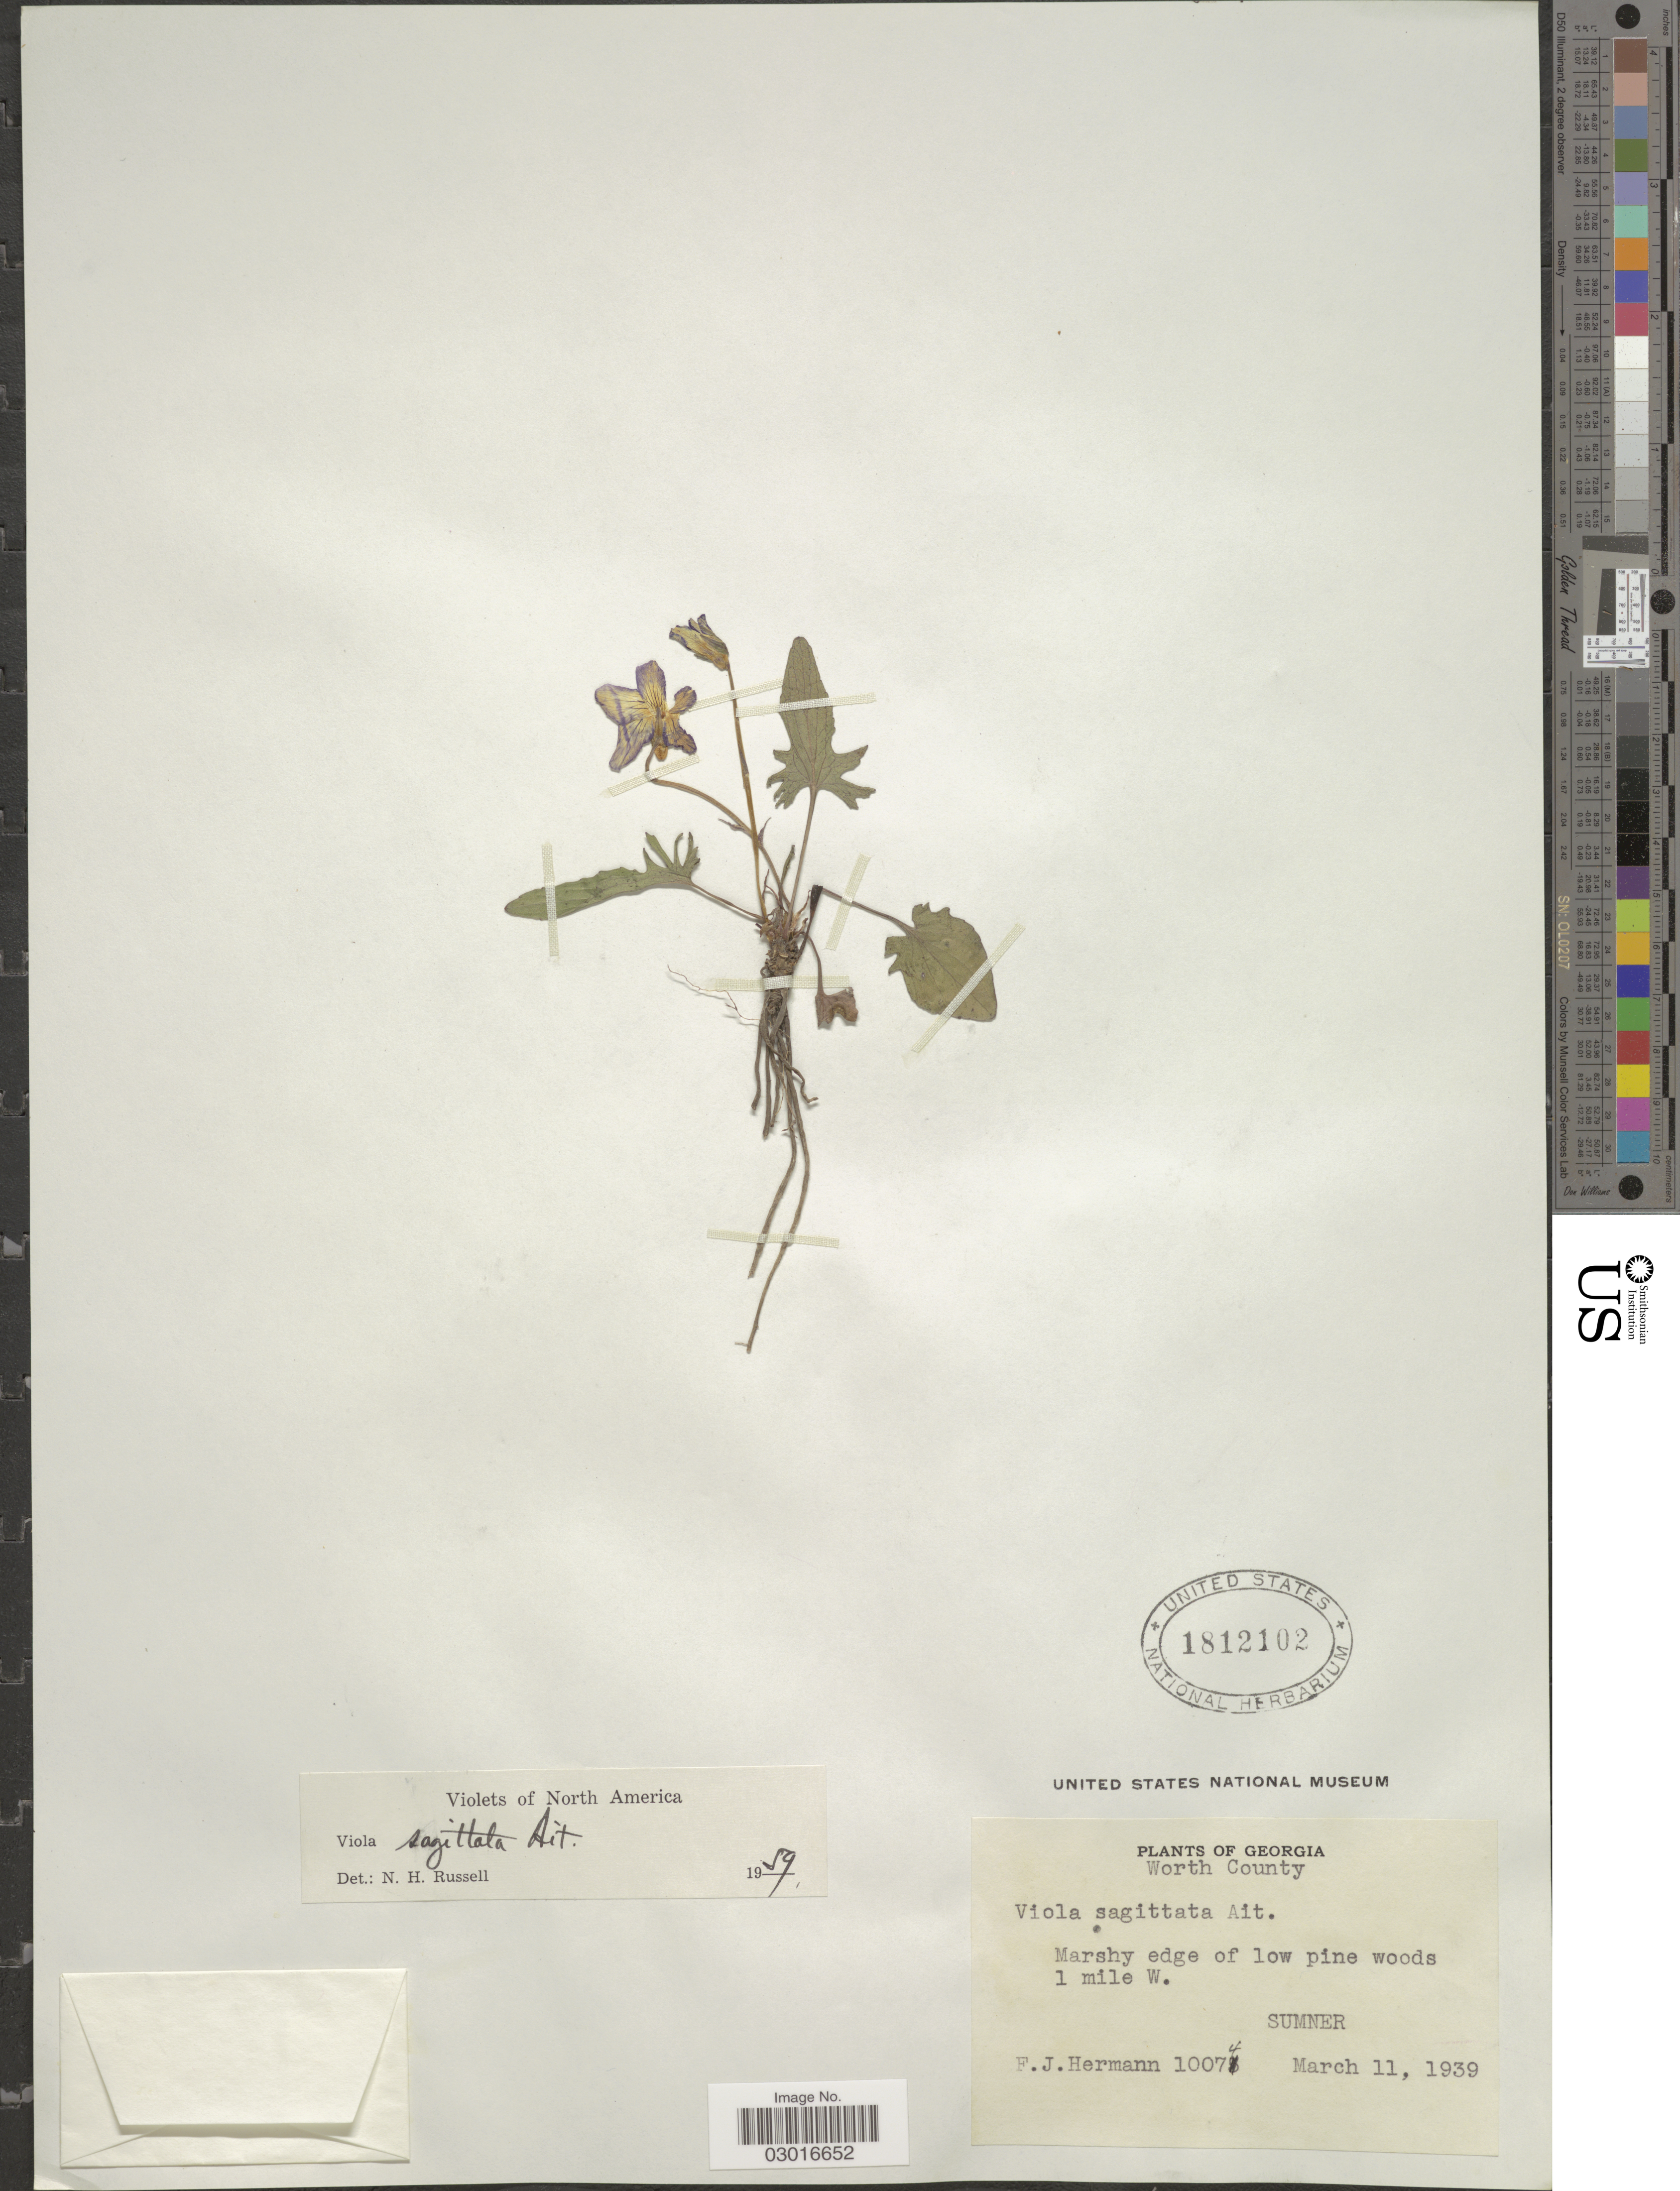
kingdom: Plantae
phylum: Tracheophyta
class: Magnoliopsida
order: Malpighiales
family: Violaceae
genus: Viola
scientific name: Viola sagittata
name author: Aiton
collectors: F. Herman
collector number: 10074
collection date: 1939-03-11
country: United States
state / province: Georgia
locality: Worth County. Marshy edge of low pine woods 1 mile W. Sumner.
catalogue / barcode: US 1812102